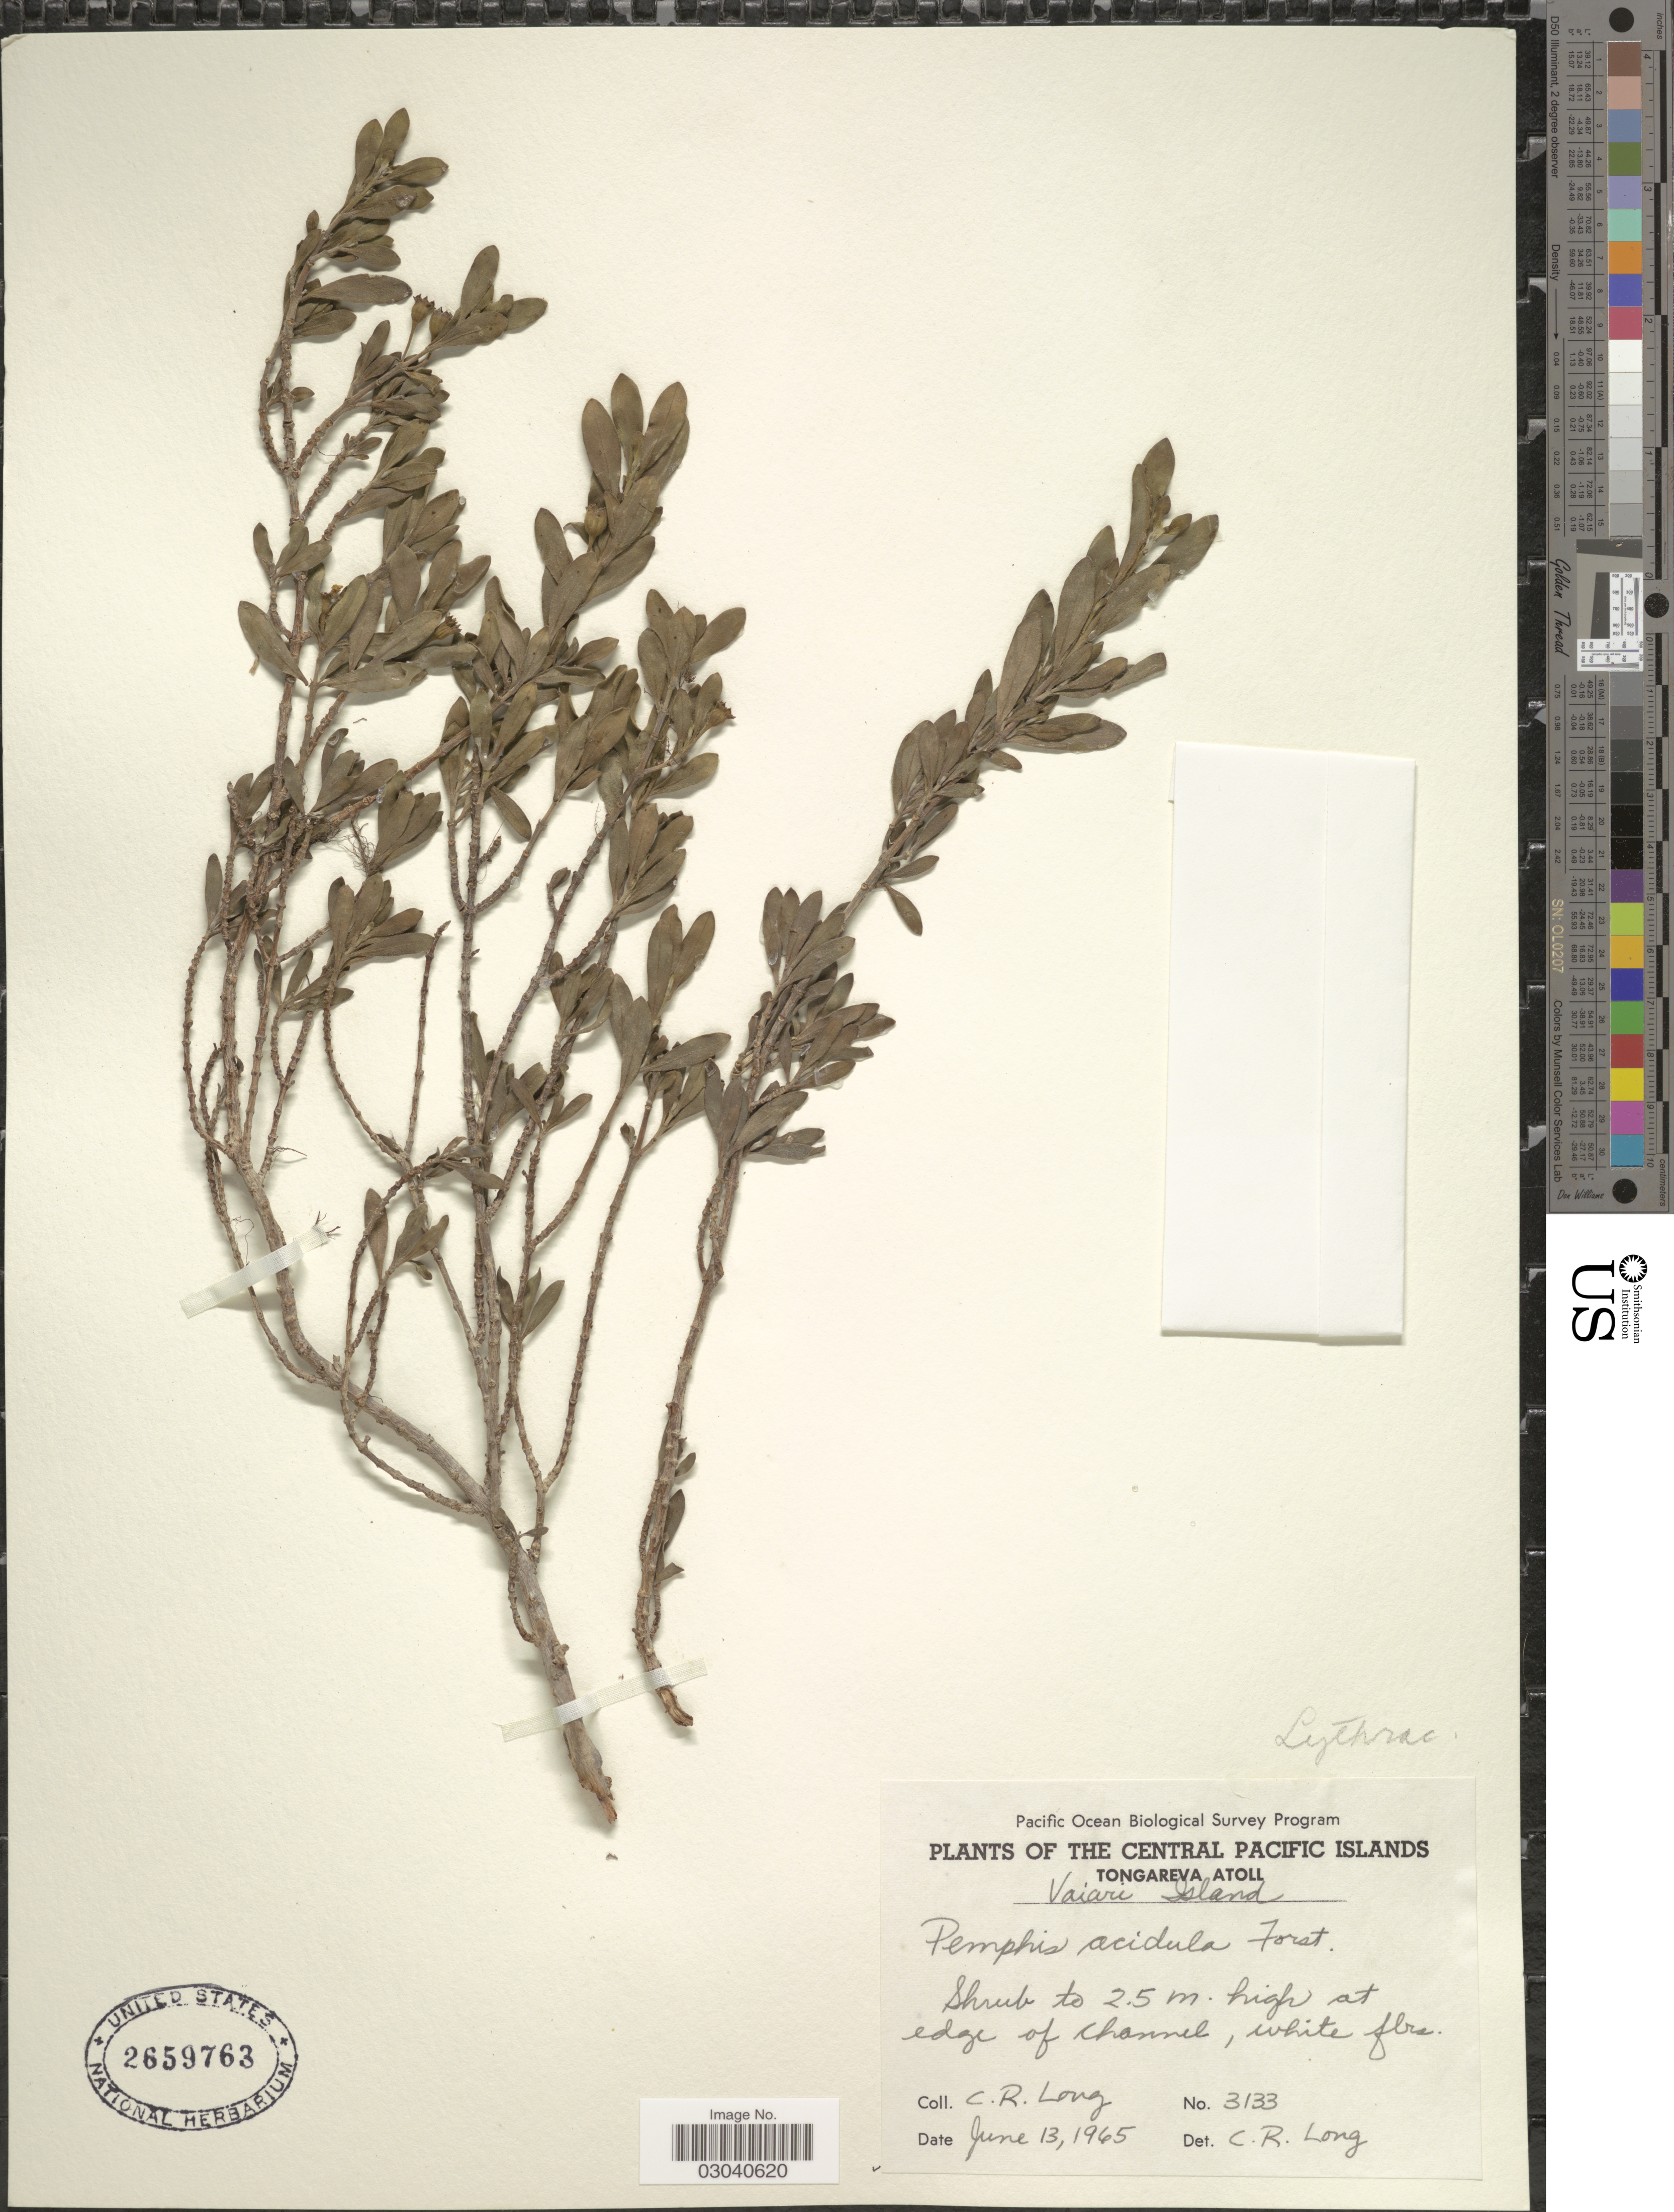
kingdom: Plantae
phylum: Tracheophyta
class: Magnoliopsida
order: Myrtales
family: Lythraceae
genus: Pemphis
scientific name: Pemphis acidula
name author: J.R. Forst. & G. Forst.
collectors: C. R. Long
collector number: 3133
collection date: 1965-06-13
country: Cook Islands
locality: Central Pacific Islands. Tongareva Atoll, Vaiari Island.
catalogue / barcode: US 2659763